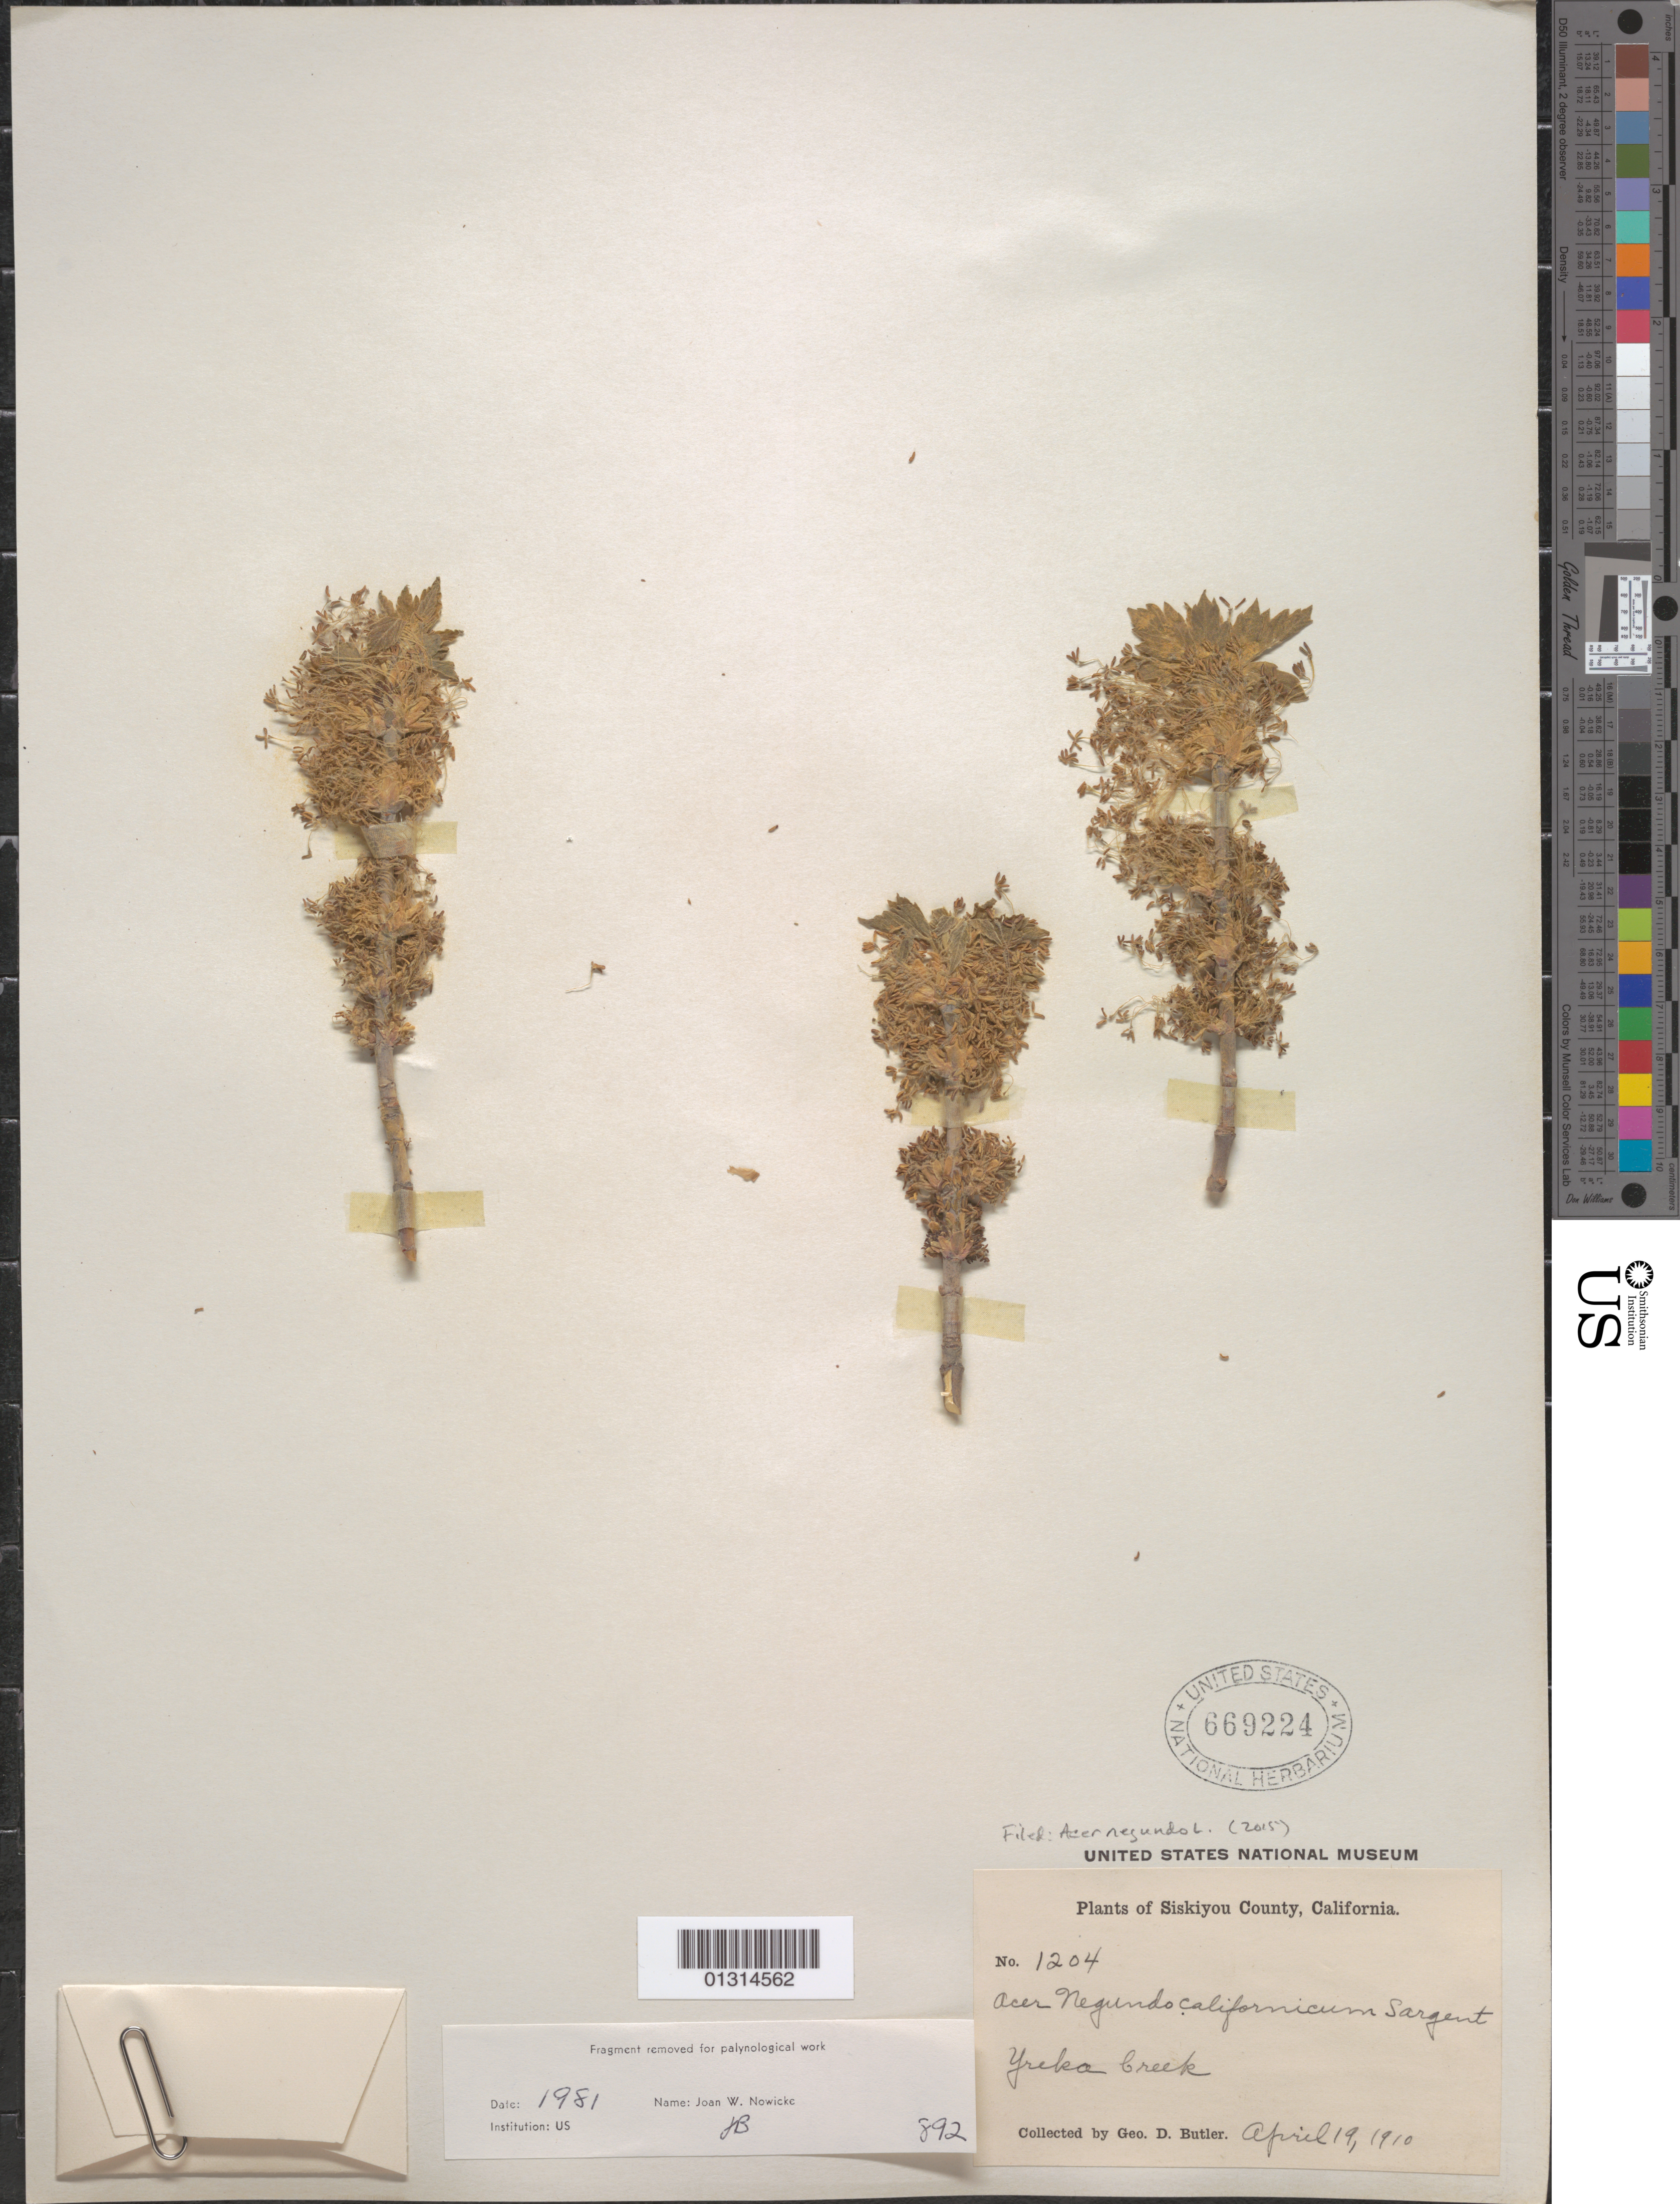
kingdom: Plantae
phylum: Tracheophyta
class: Magnoliopsida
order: Sapindales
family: Sapindaceae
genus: Acer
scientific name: Acer negundo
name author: L.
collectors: G. D. Butler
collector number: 1204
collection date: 1910-04-19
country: United States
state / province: California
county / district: Siskiyou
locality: Siskiyou County, Yreka Creek.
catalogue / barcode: US 669224